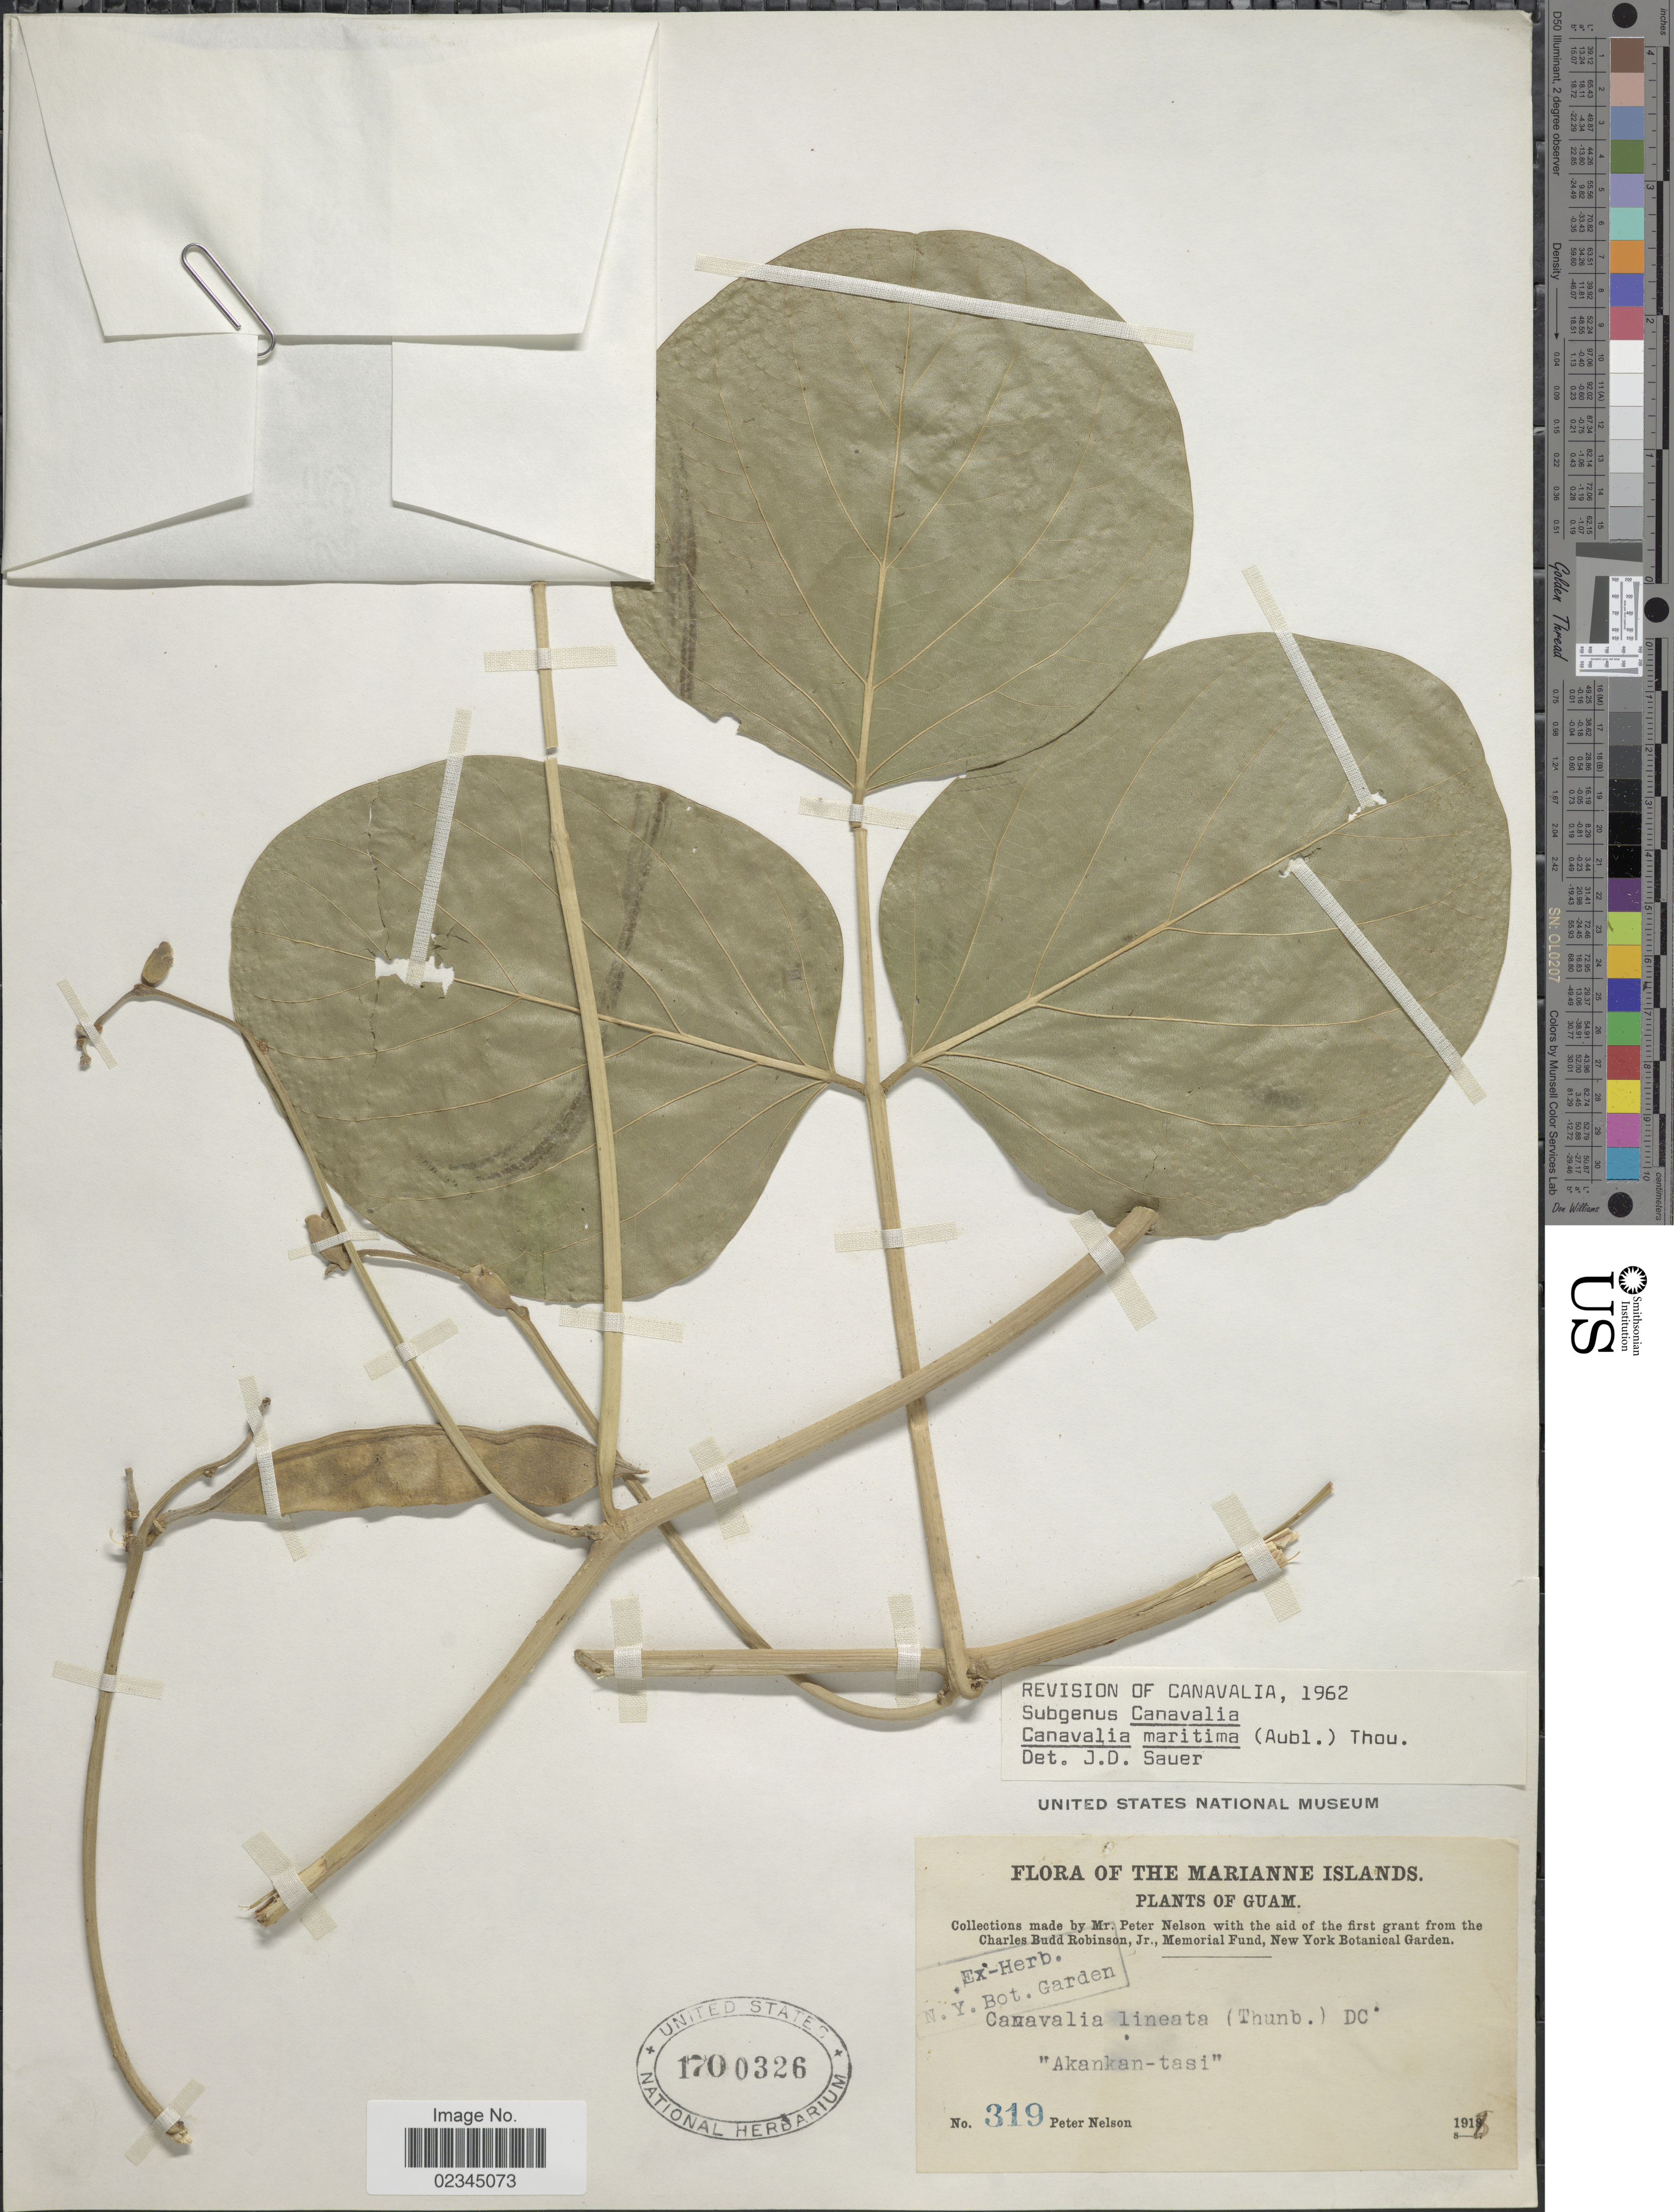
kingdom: Plantae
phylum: Tracheophyta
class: Magnoliopsida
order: Fabales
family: Fabaceae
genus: Canavalia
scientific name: Canavalia rosea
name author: (Sw.) DC.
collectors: P. Nelson & C. Robinson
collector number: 319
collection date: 1918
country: Guam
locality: Marianne Islands. Guam.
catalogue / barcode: US 1700326